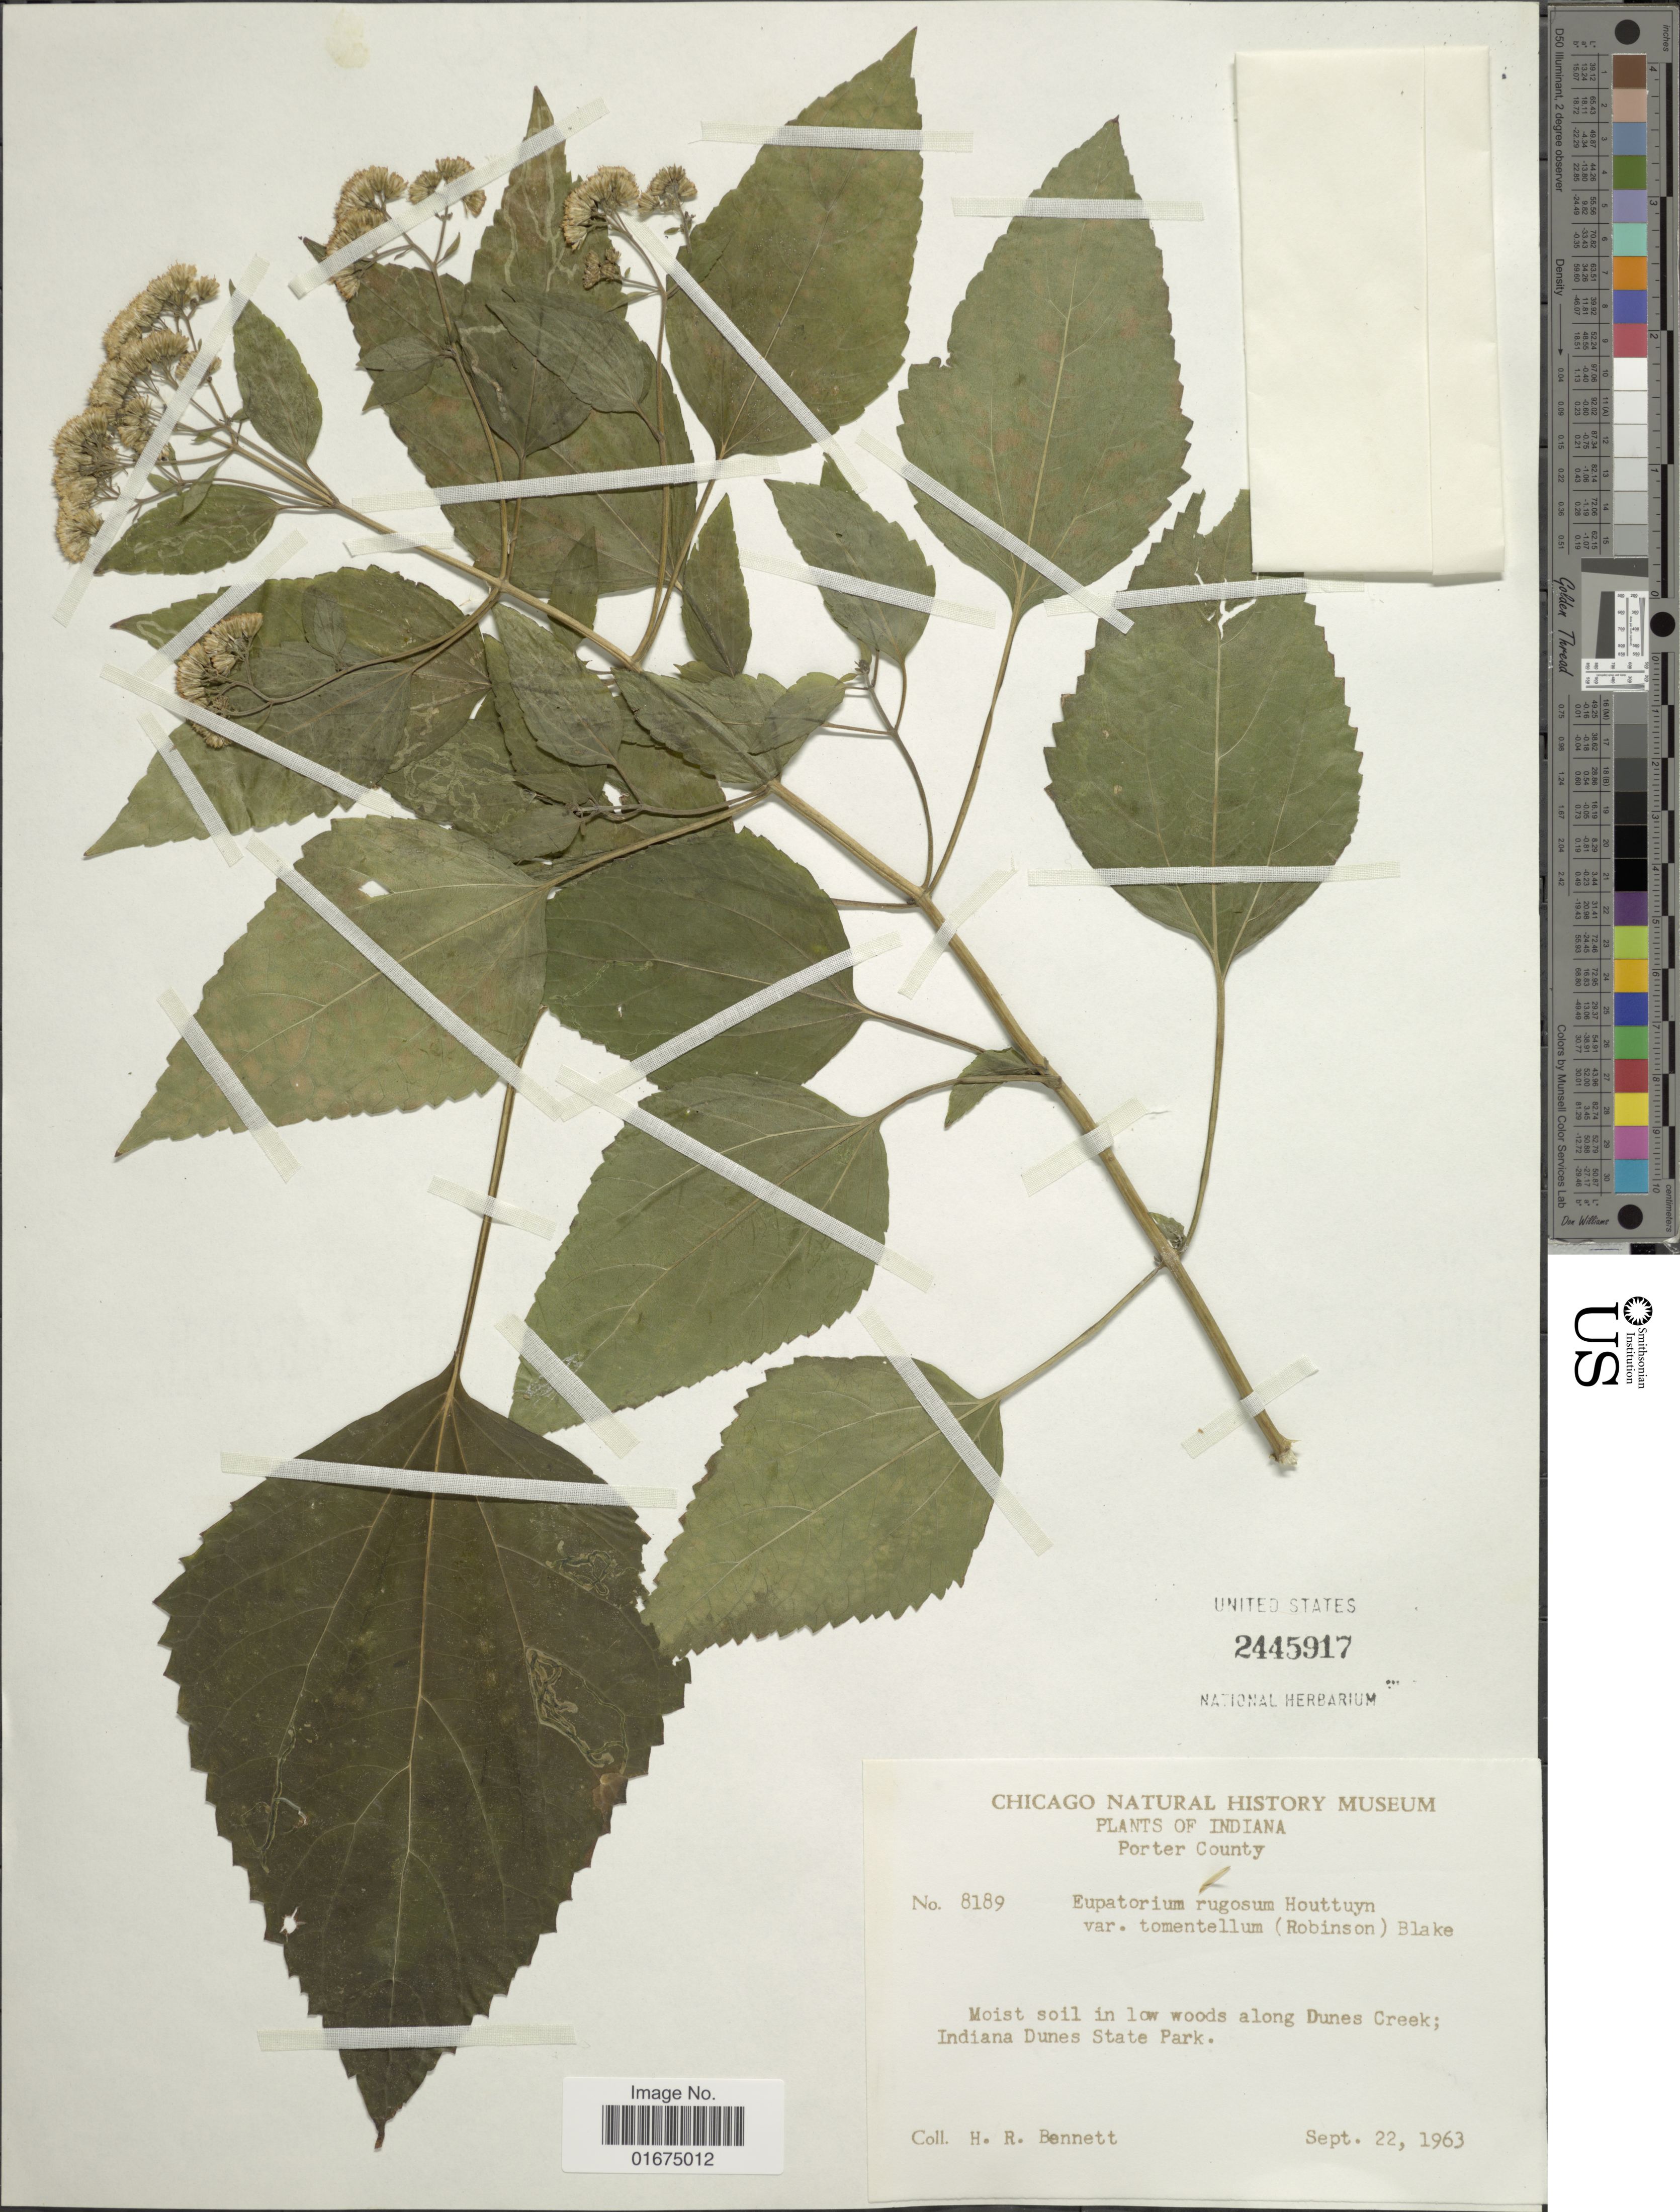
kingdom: Plantae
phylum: Tracheophyta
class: Magnoliopsida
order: Asterales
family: Asteraceae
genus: Ageratina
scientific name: Ageratina altissima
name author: (L.) R.M. King & H. Rob.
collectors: H. R. Bennett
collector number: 8189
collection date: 1963-09-22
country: United States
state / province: Indiana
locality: Porter County, Moist soil in woods along Dunes Creek; Indiana Dunes State Park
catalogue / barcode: US 2445917